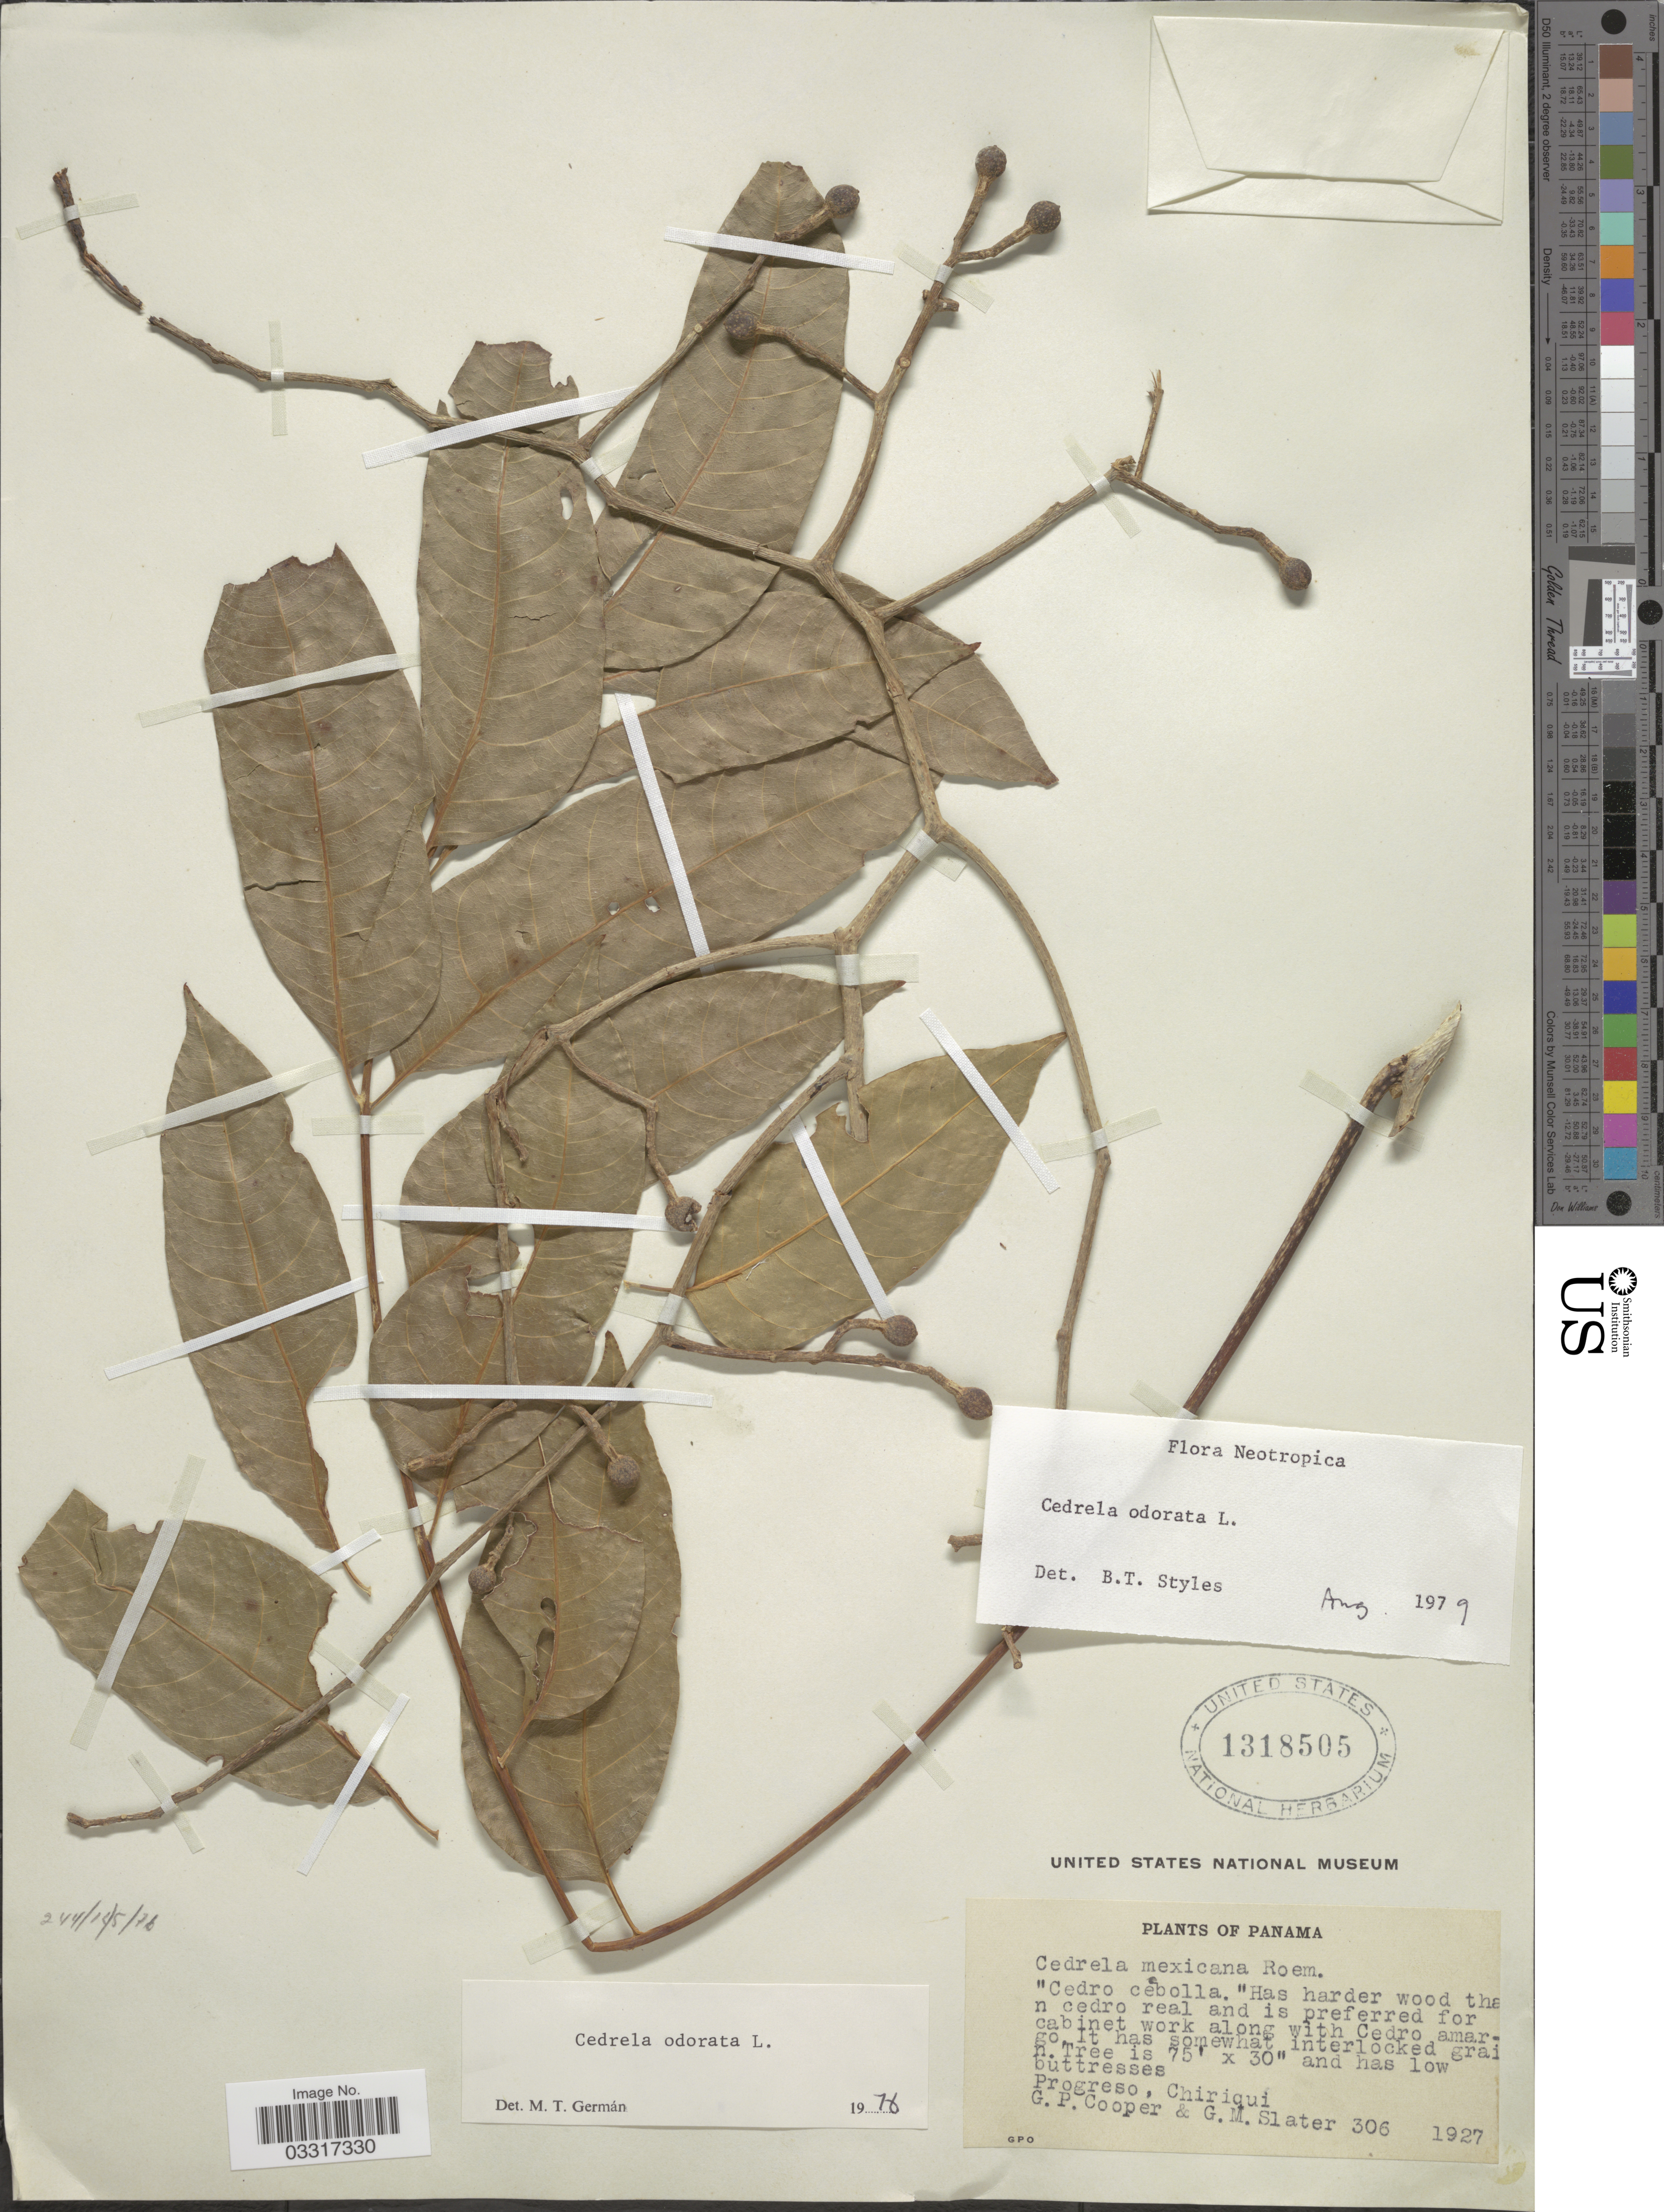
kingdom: Plantae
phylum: Tracheophyta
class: Magnoliopsida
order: Sapindales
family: Meliaceae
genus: Cedrela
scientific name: Cedrela odorata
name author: L.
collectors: G. Cooper & G. Slater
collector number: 306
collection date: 1927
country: Panama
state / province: Chiriqui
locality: Progreso.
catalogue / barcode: US 1318505